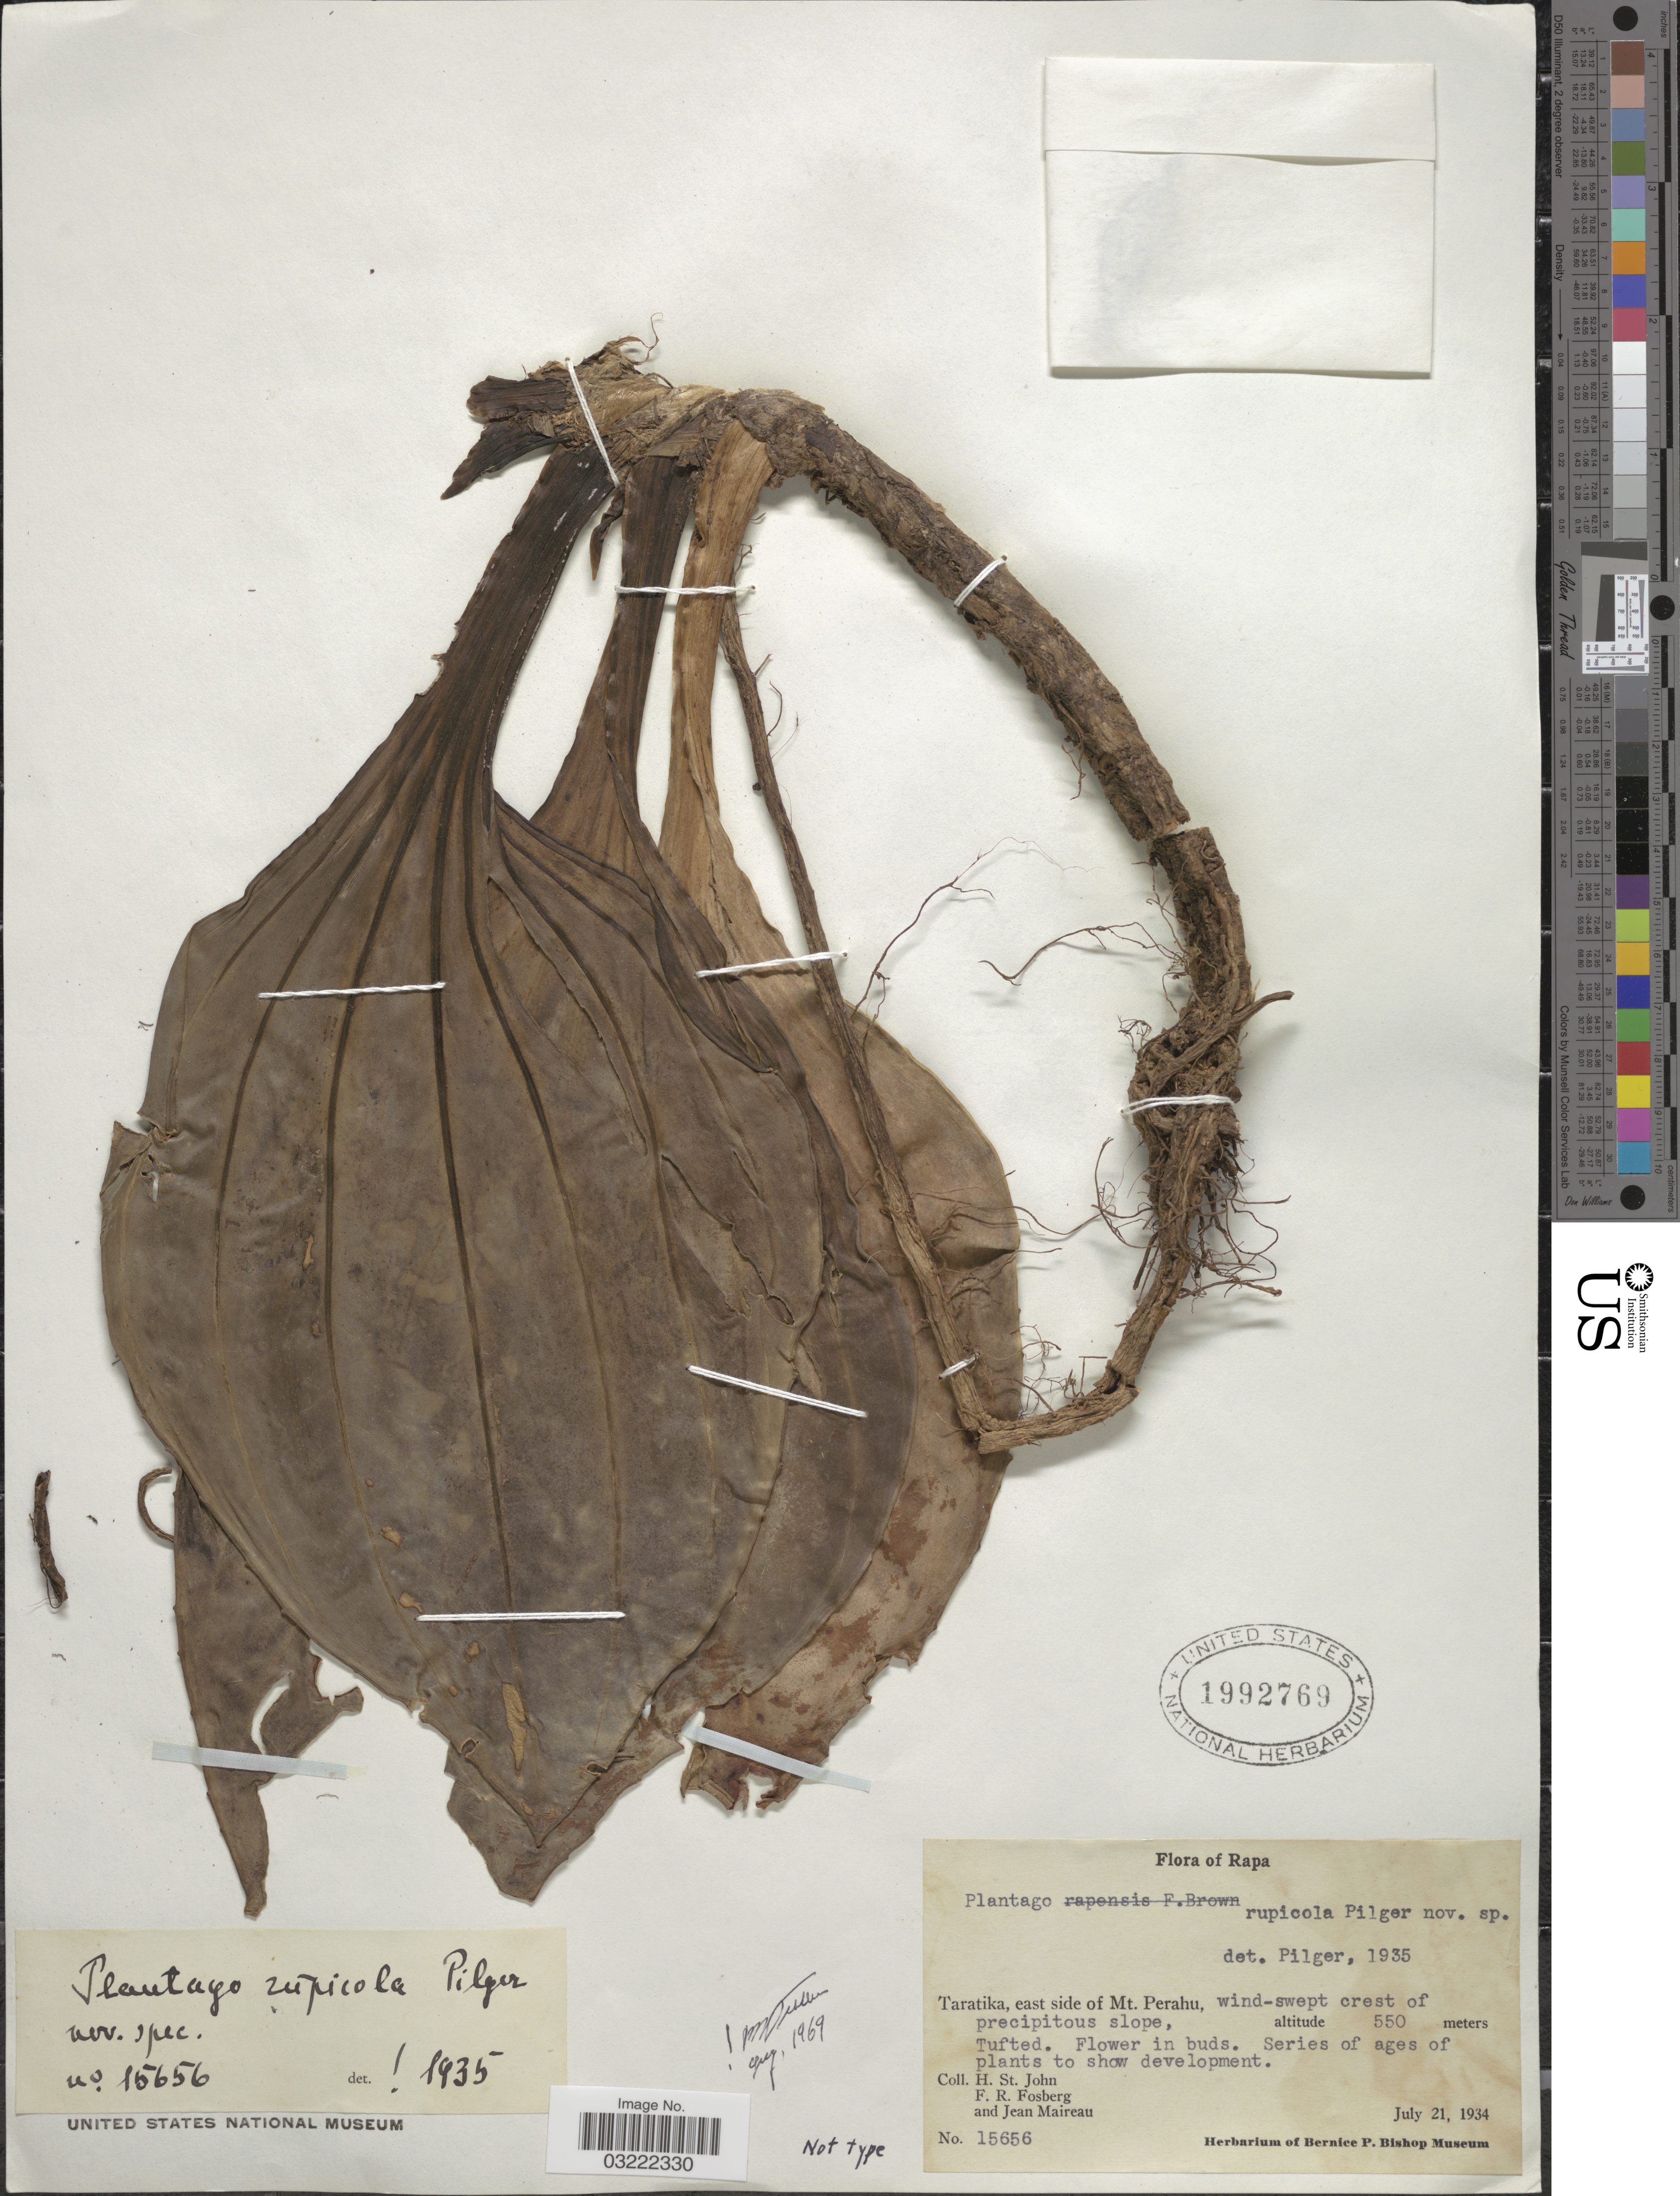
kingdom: Plantae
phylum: Tracheophyta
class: Magnoliopsida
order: Lamiales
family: Plantaginaceae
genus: Plantago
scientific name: Plantago rupicola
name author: Pilg.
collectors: H. St. John, F. R. Fosberg & J. Maireau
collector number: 15656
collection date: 1934-07-21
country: French Polynesia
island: Rapa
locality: Rapa, Taratika, east side of Mt. Perahu.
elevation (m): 550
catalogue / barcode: US 1992769